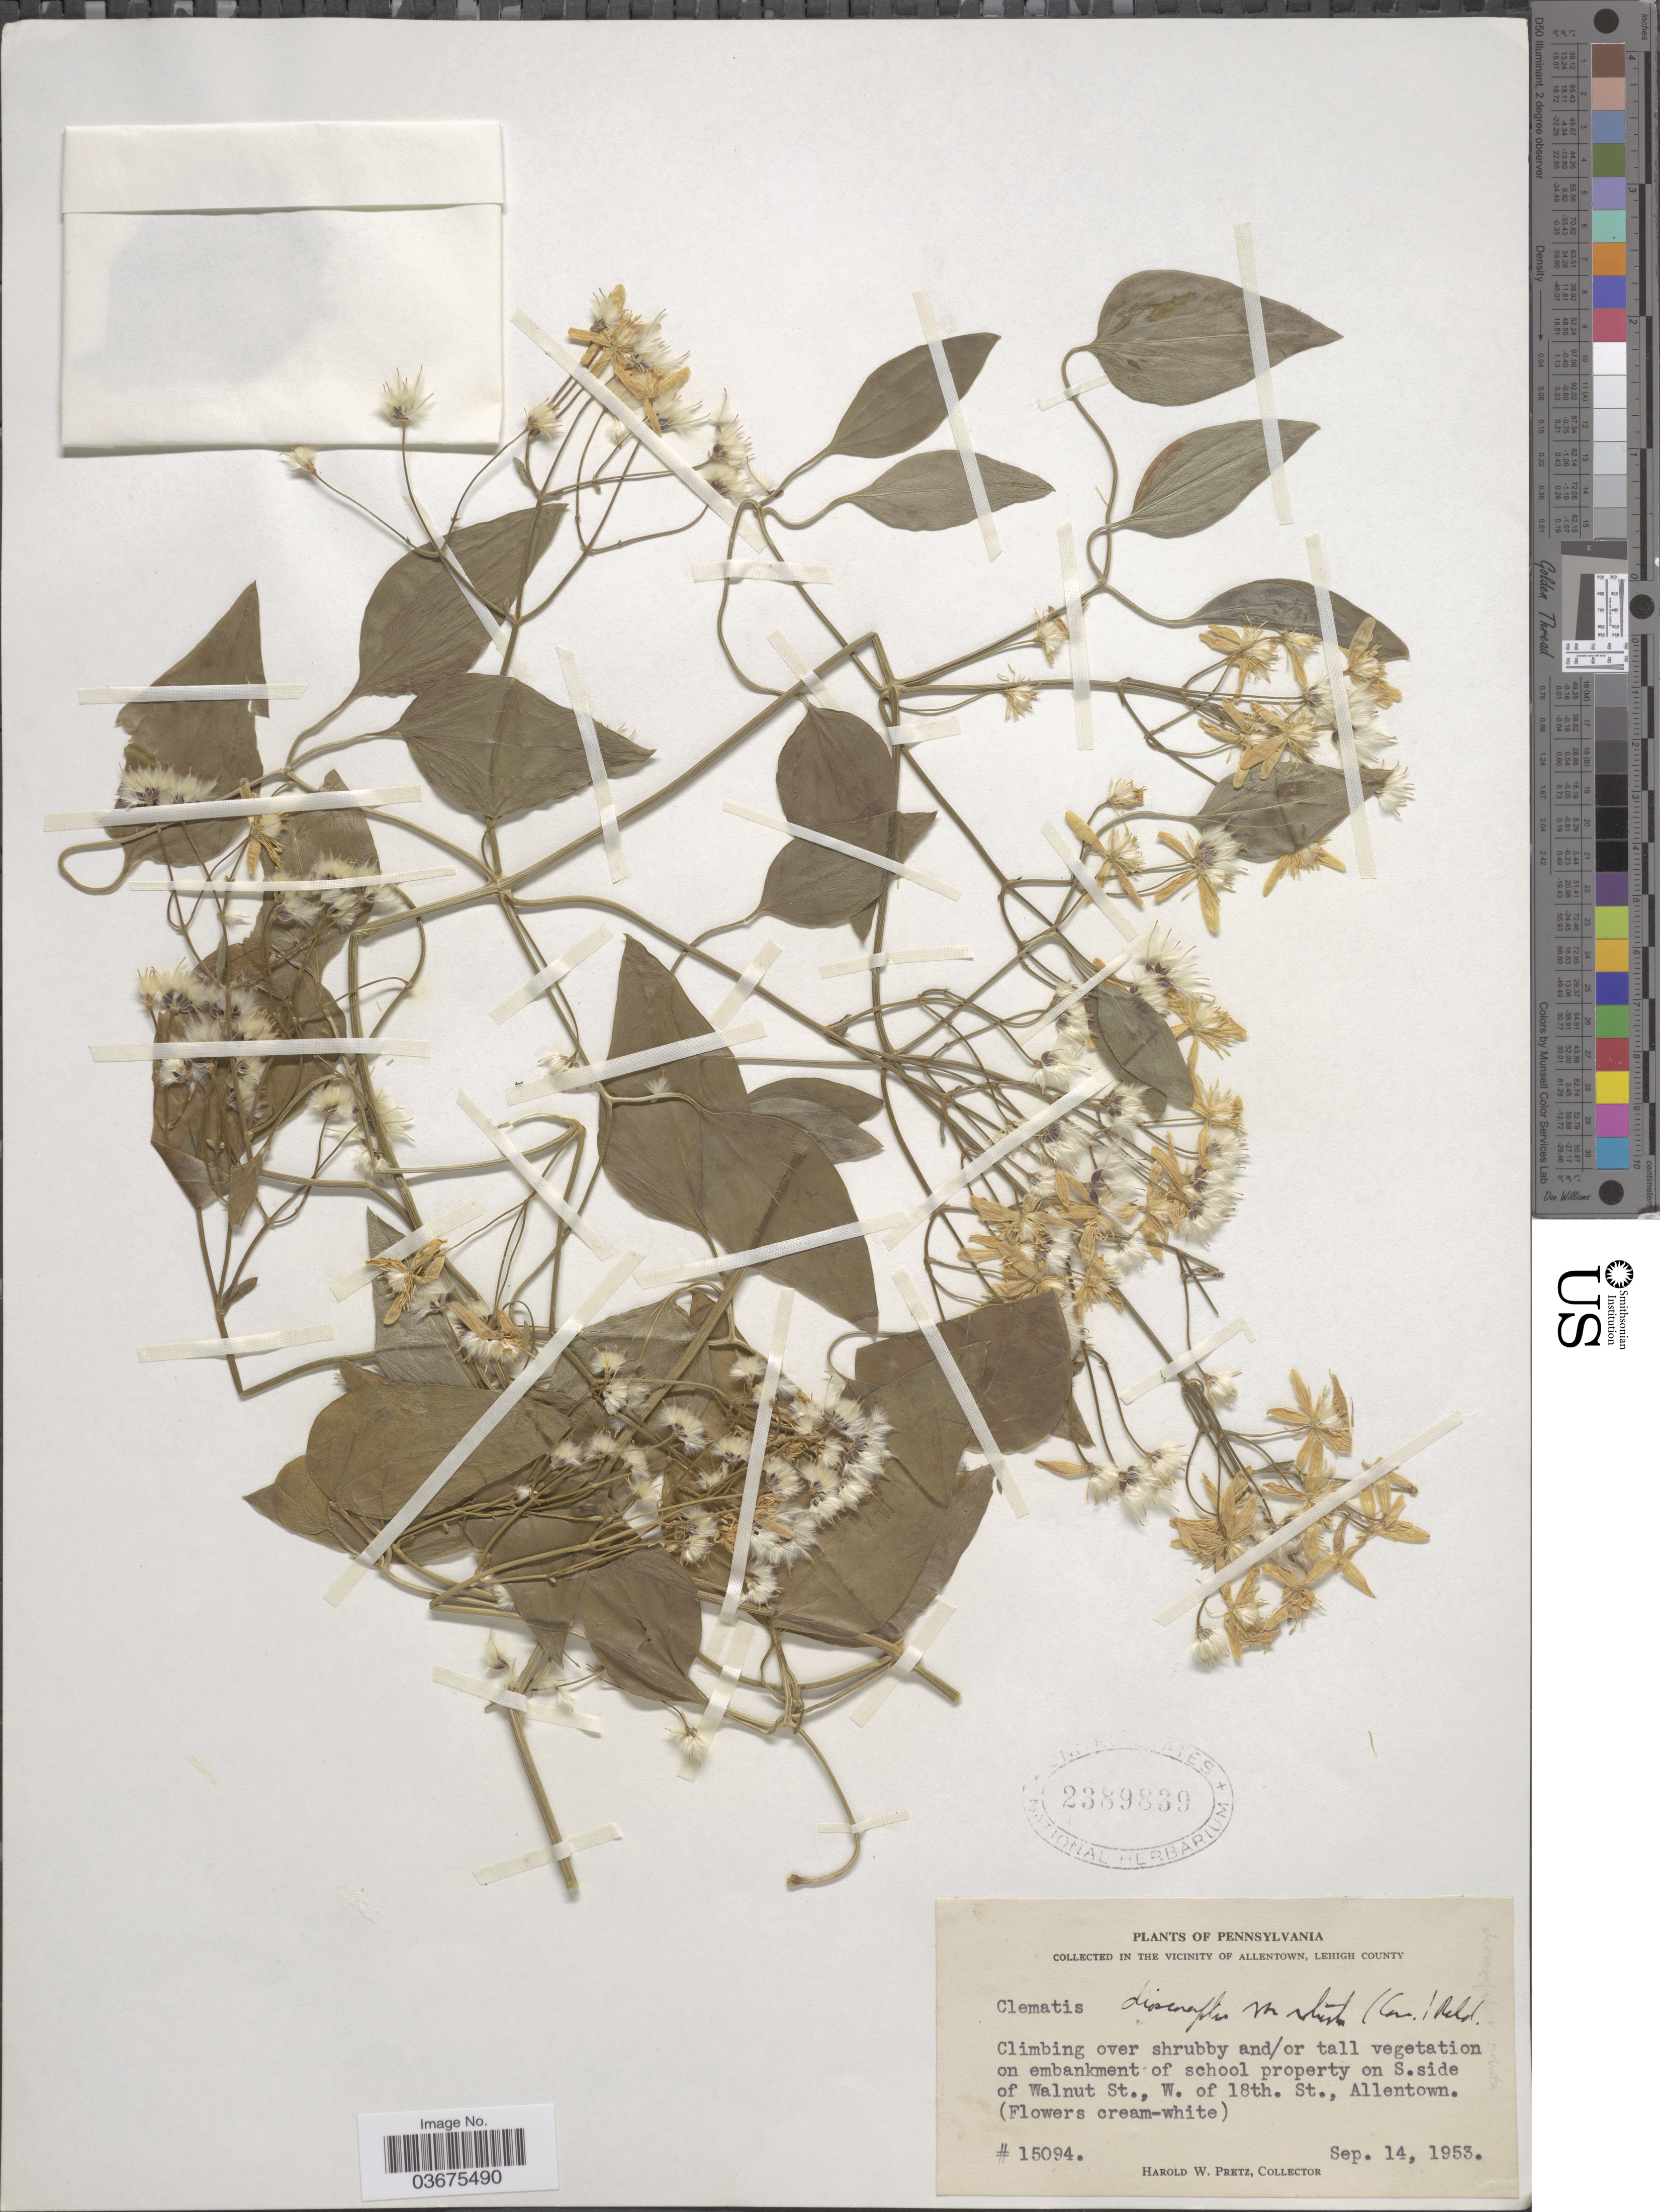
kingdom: Plantae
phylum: Tracheophyta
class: Magnoliopsida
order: Ranunculales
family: Ranunculaceae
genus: Clematis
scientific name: Clematis terniflora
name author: DC.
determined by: Strong, M. T., (US), Smithsonian Institution - National Museum of Natural History (UNITED STATES)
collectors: H. W. Pretz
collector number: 15094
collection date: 1953-09-14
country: United States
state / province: Pennsylvania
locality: Vicinity of Allentown, Lehigh County. On embankment of school property on S. side of Walnut St., W. of 18th. St., Allentown.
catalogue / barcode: US 2389839